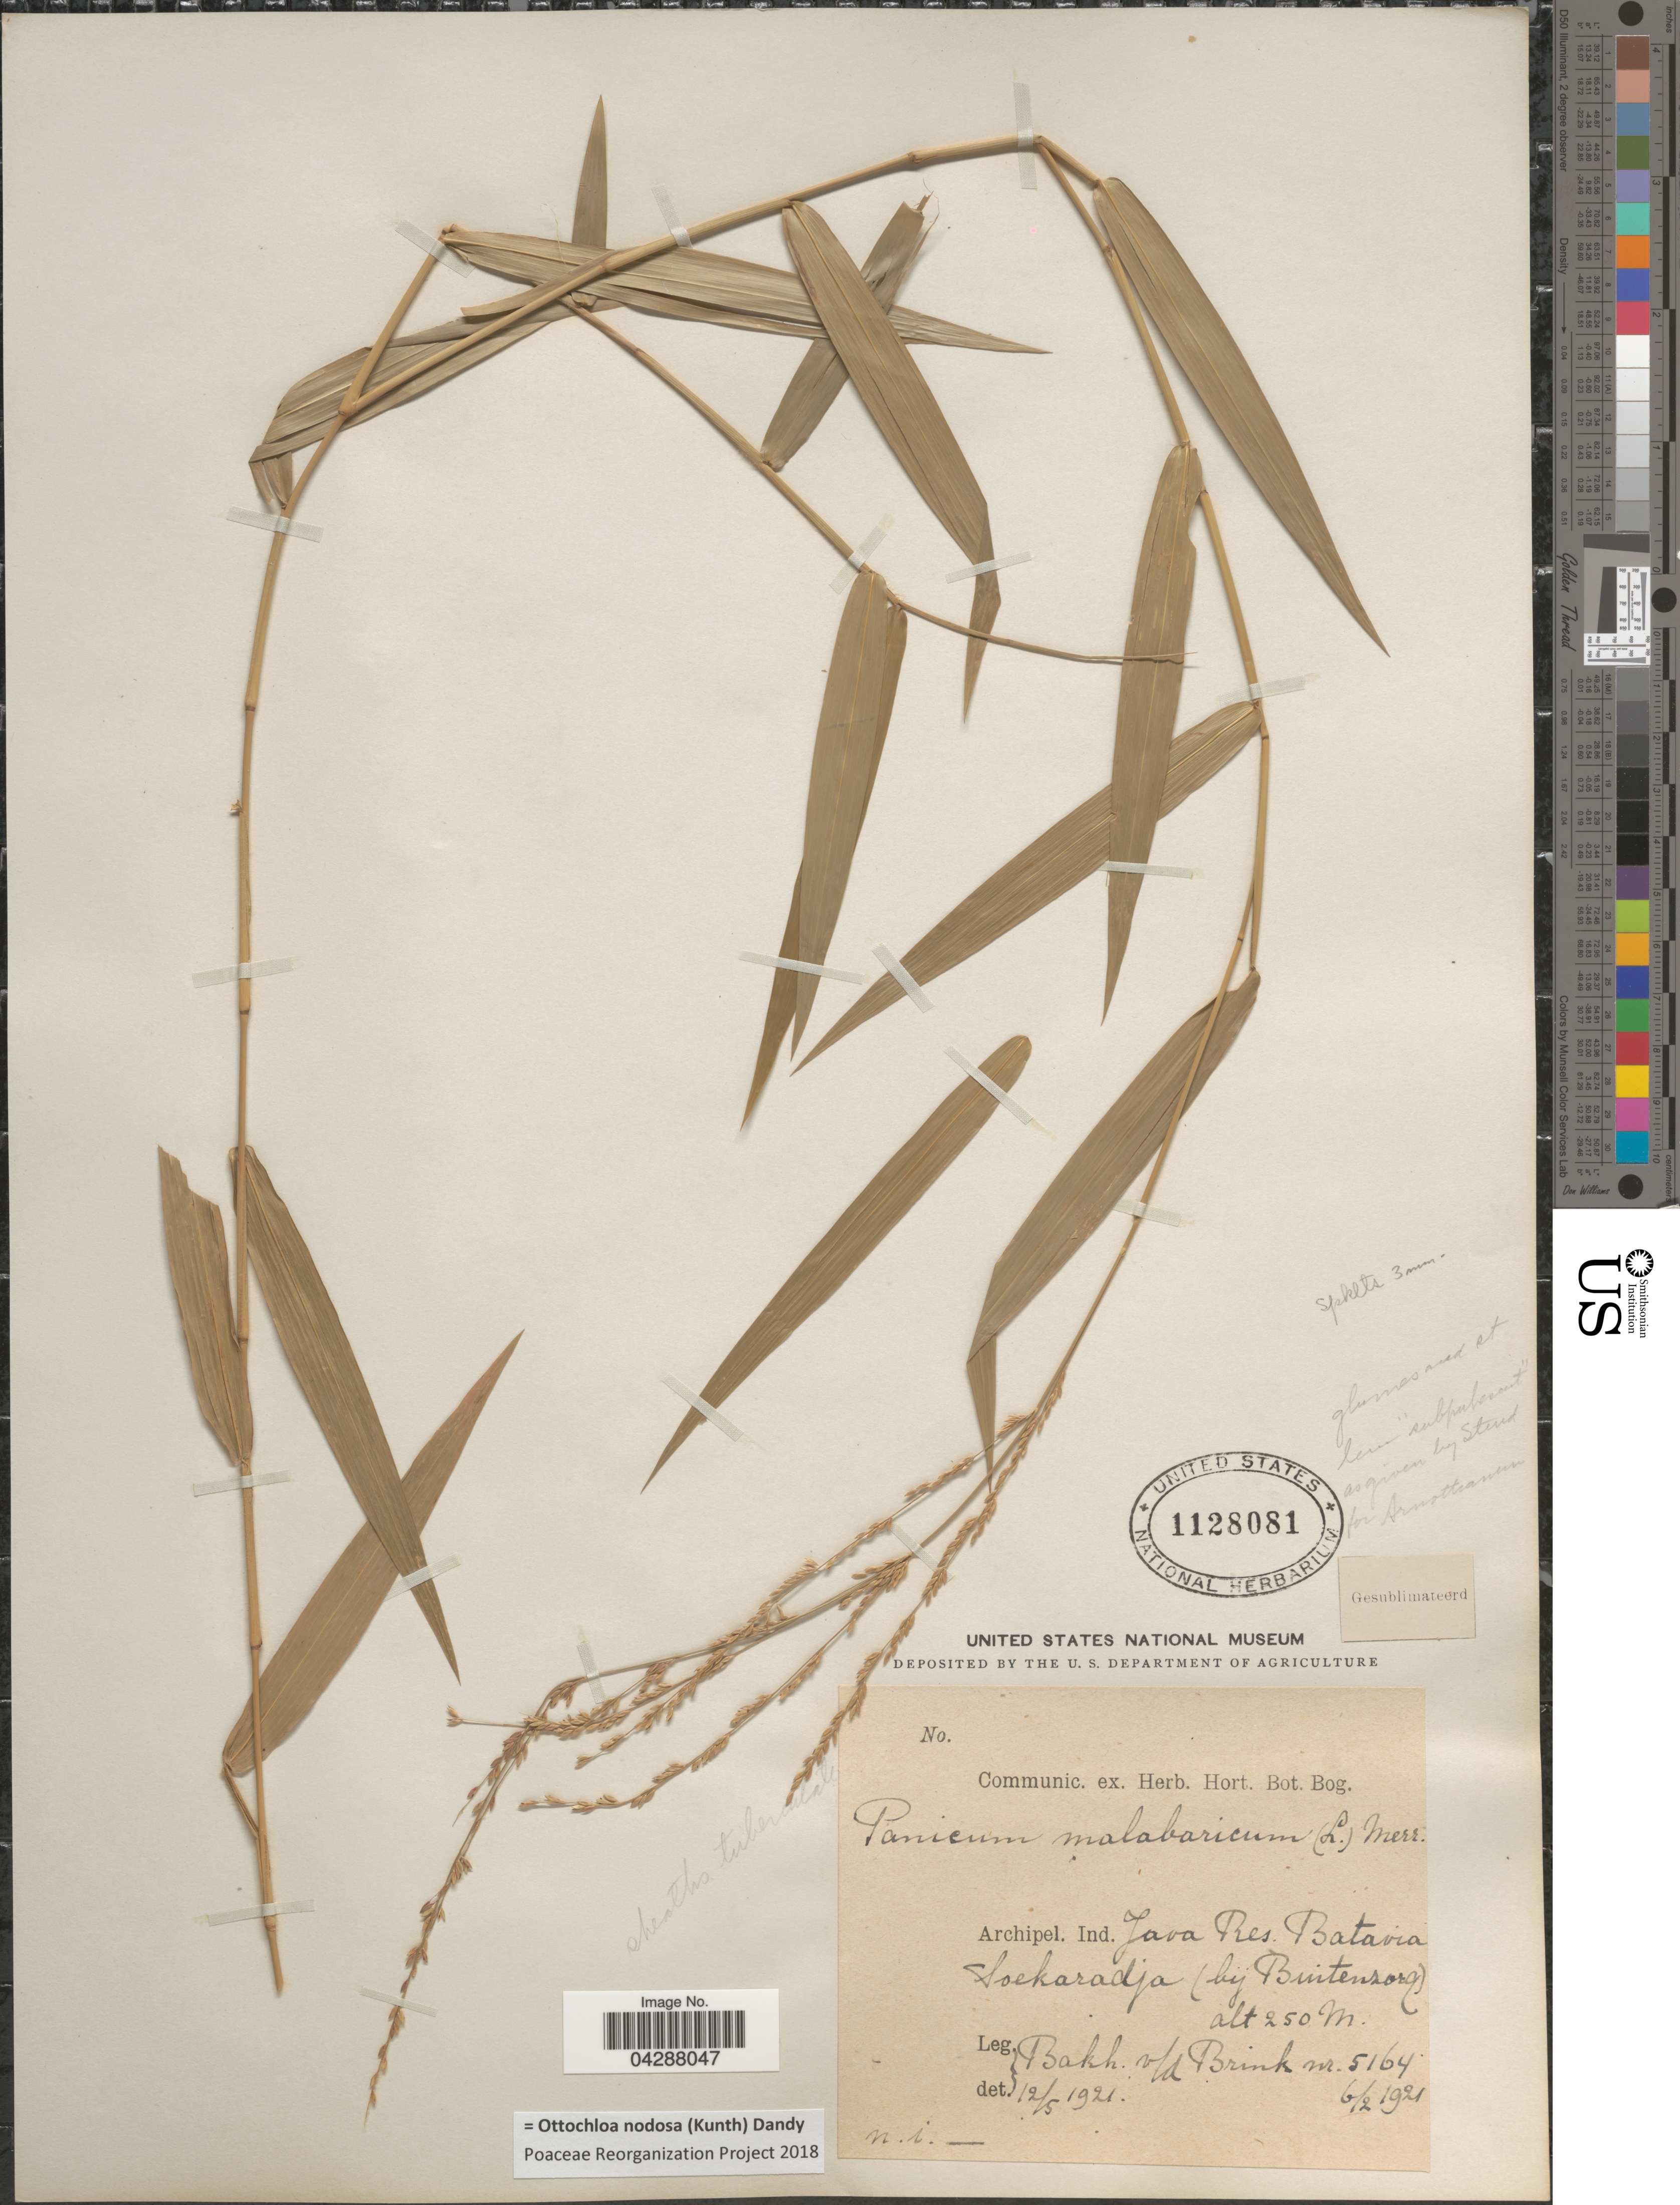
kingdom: Plantae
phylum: Tracheophyta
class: Liliopsida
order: Poales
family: Poaceae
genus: Ottochloa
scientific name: Ottochloa nodosa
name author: (Kunth) Dandy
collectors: R. C. Bakhuizen van den Brink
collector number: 5164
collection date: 1921-02-06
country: Indonesia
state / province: Java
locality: Archipel. Ind. Java Res. Batavia. Soekaradja (bij Buitenzorg).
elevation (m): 250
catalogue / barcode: US 1128081